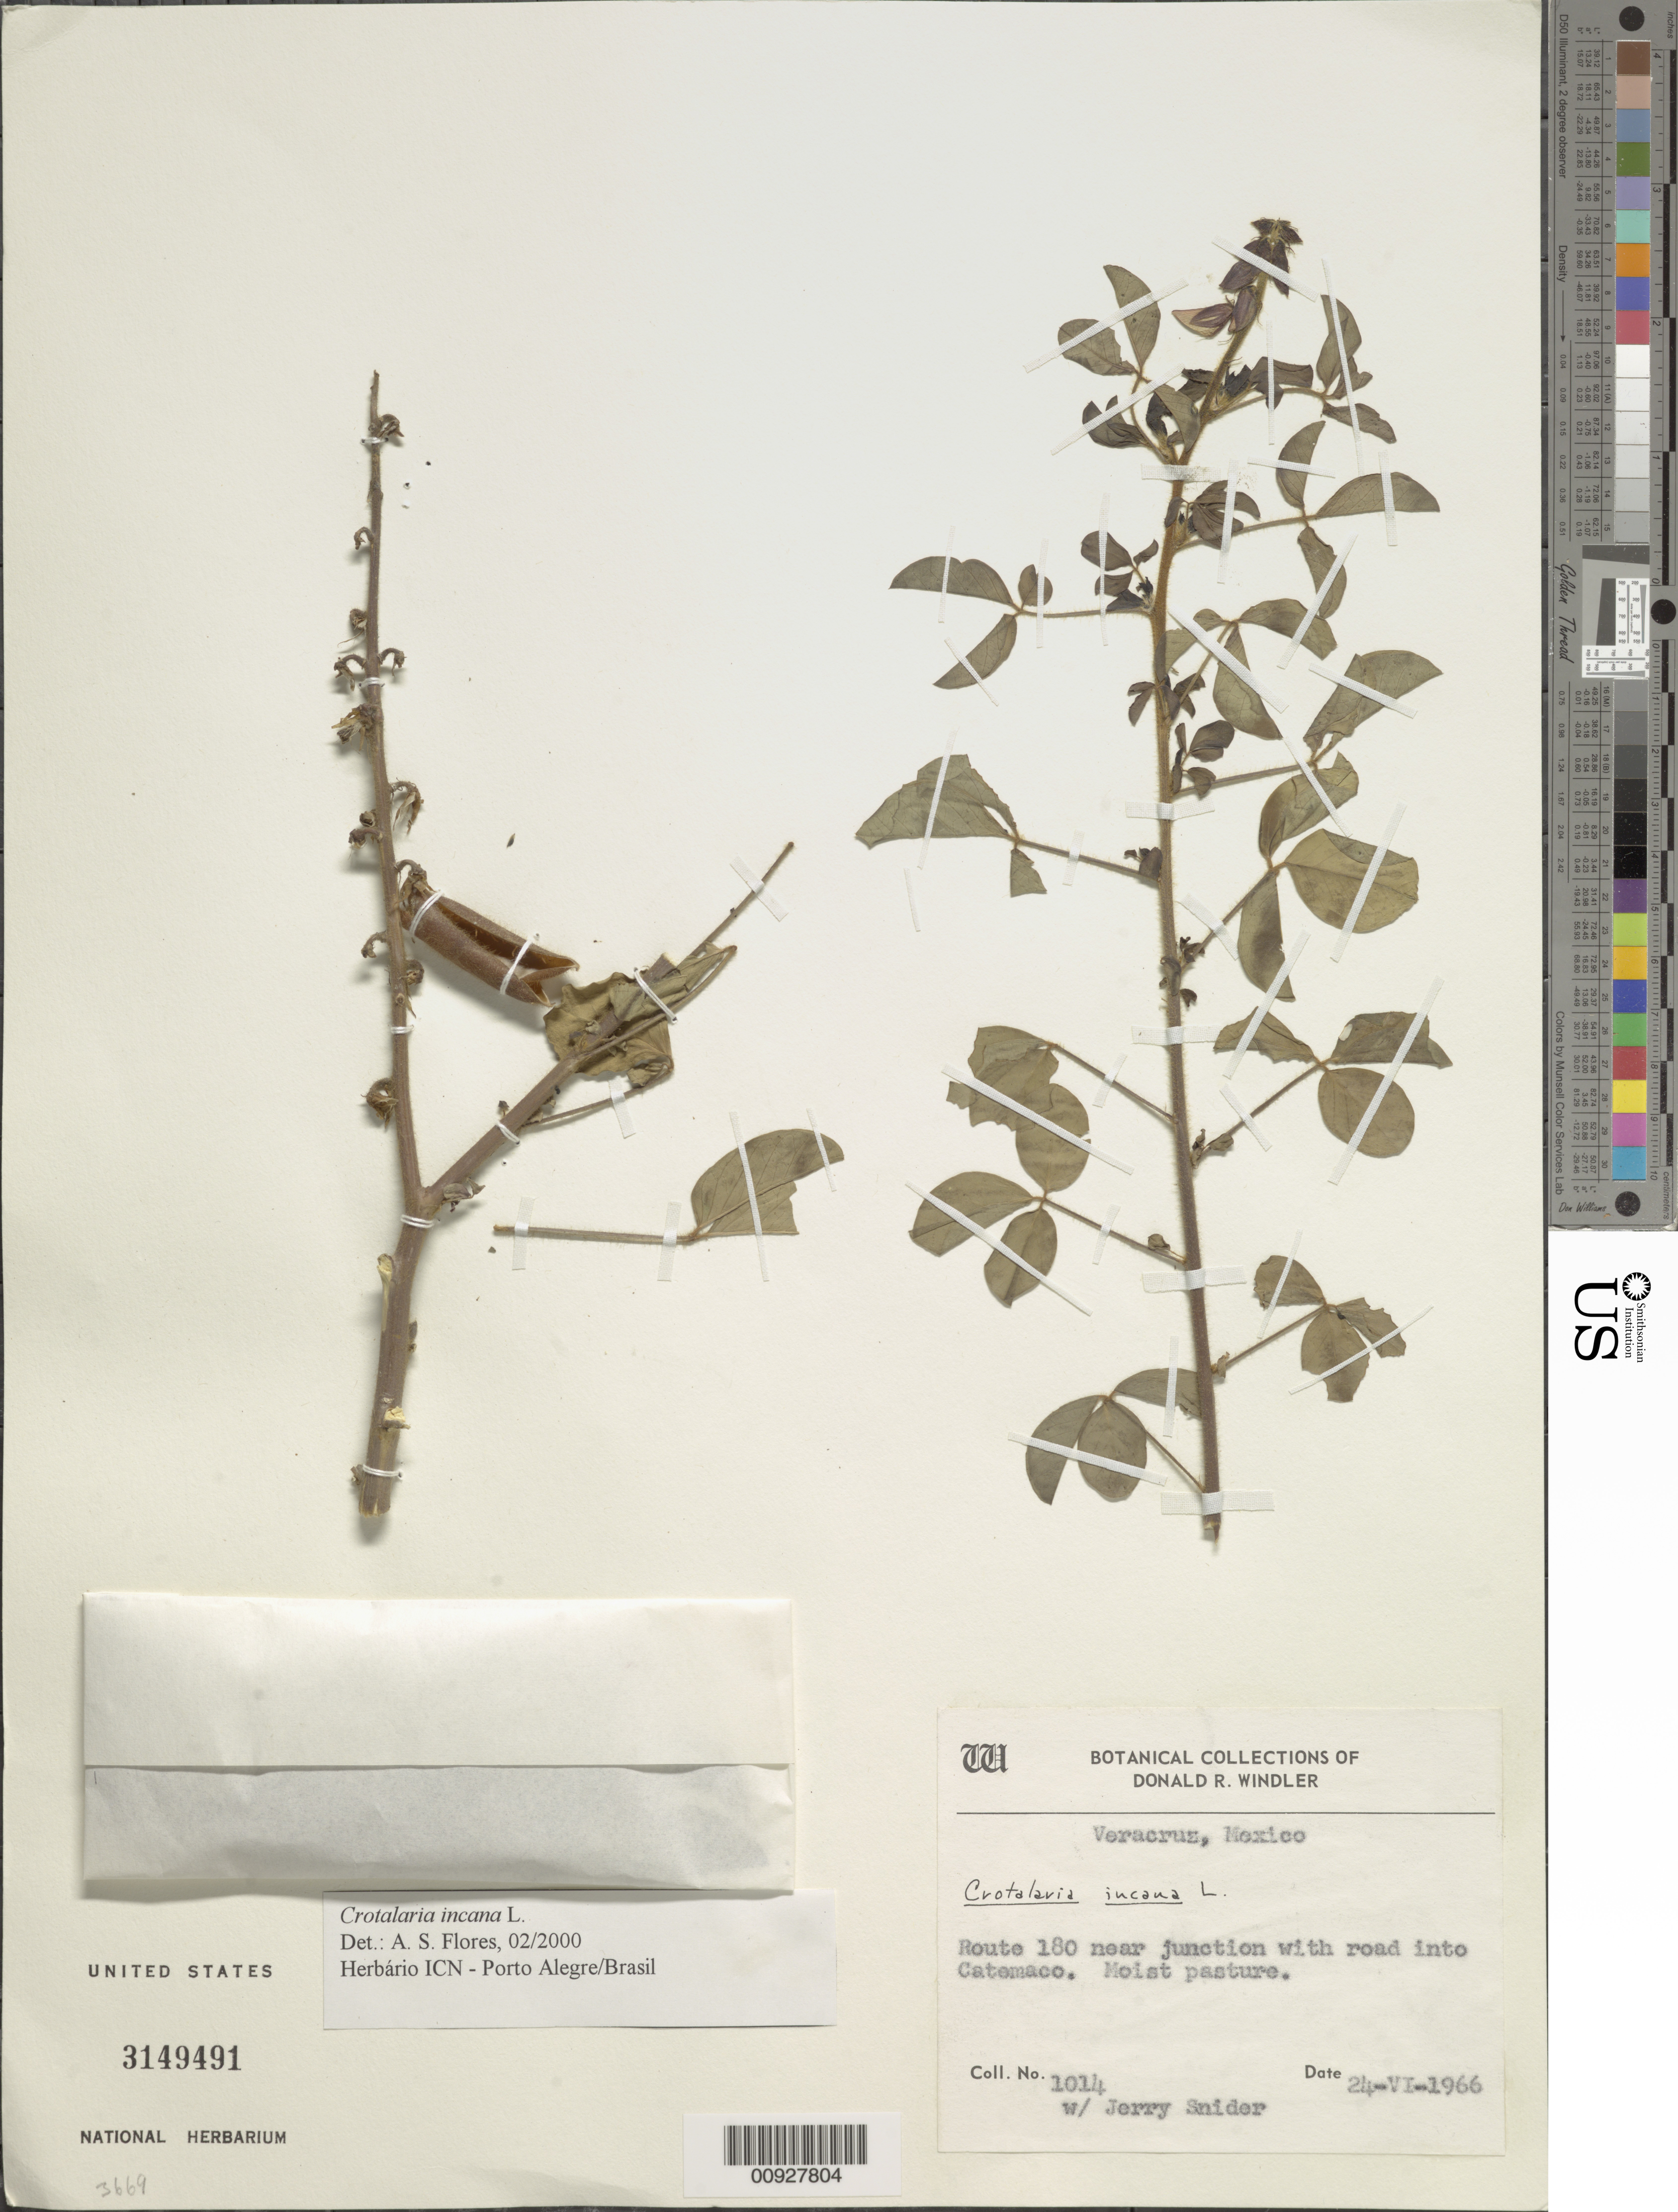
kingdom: Plantae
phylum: Tracheophyta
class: Magnoliopsida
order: Fabales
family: Fabaceae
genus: Crotalaria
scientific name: Crotalaria incana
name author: L.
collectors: D. R. Windler & J. Snider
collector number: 1014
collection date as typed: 24 Jun 1966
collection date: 1966-06-24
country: Mexico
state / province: Veracruz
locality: Route 180 near junction with road into Catemaco.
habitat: Moist pasture.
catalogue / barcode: US 3149491